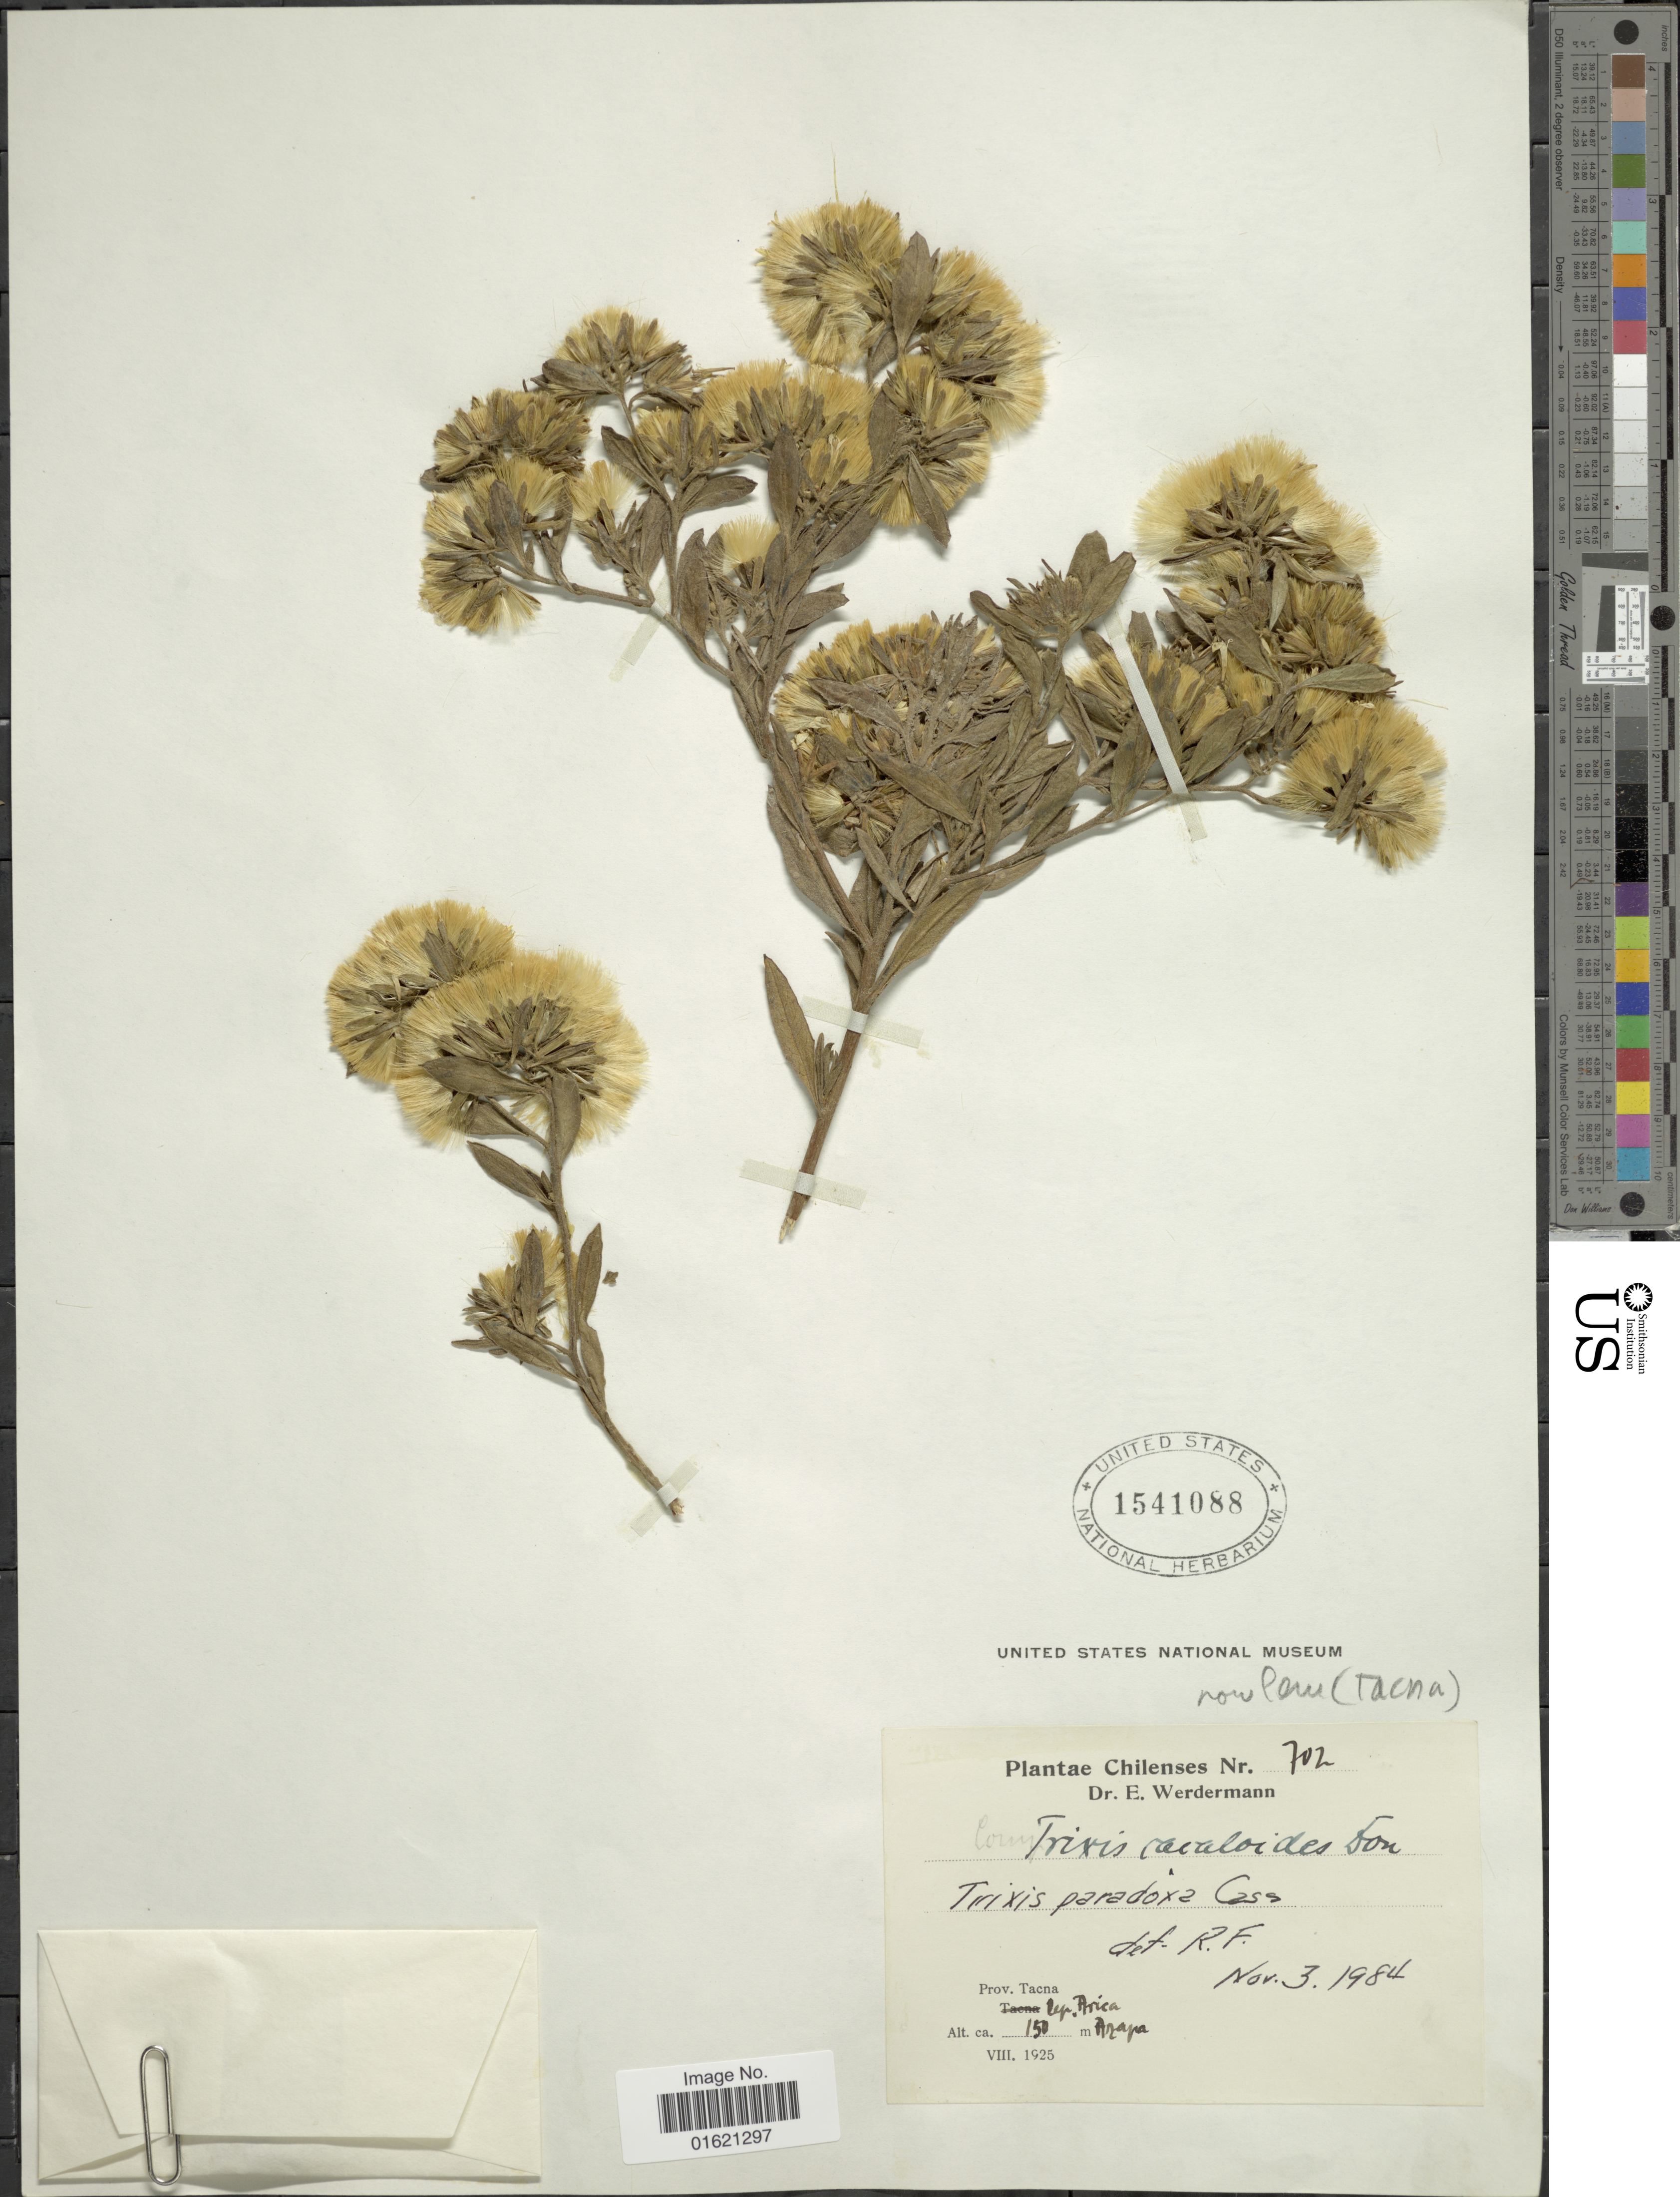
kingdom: Plantae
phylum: Tracheophyta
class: Magnoliopsida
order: Asterales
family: Asteraceae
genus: Trixis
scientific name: Trixis cacalioides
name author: (Kunth) D. Don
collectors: E. Werdermann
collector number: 702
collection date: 1925-08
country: Peru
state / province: Tacna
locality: Prov. Tacna. lep. Africa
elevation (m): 150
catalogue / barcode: US 1541088